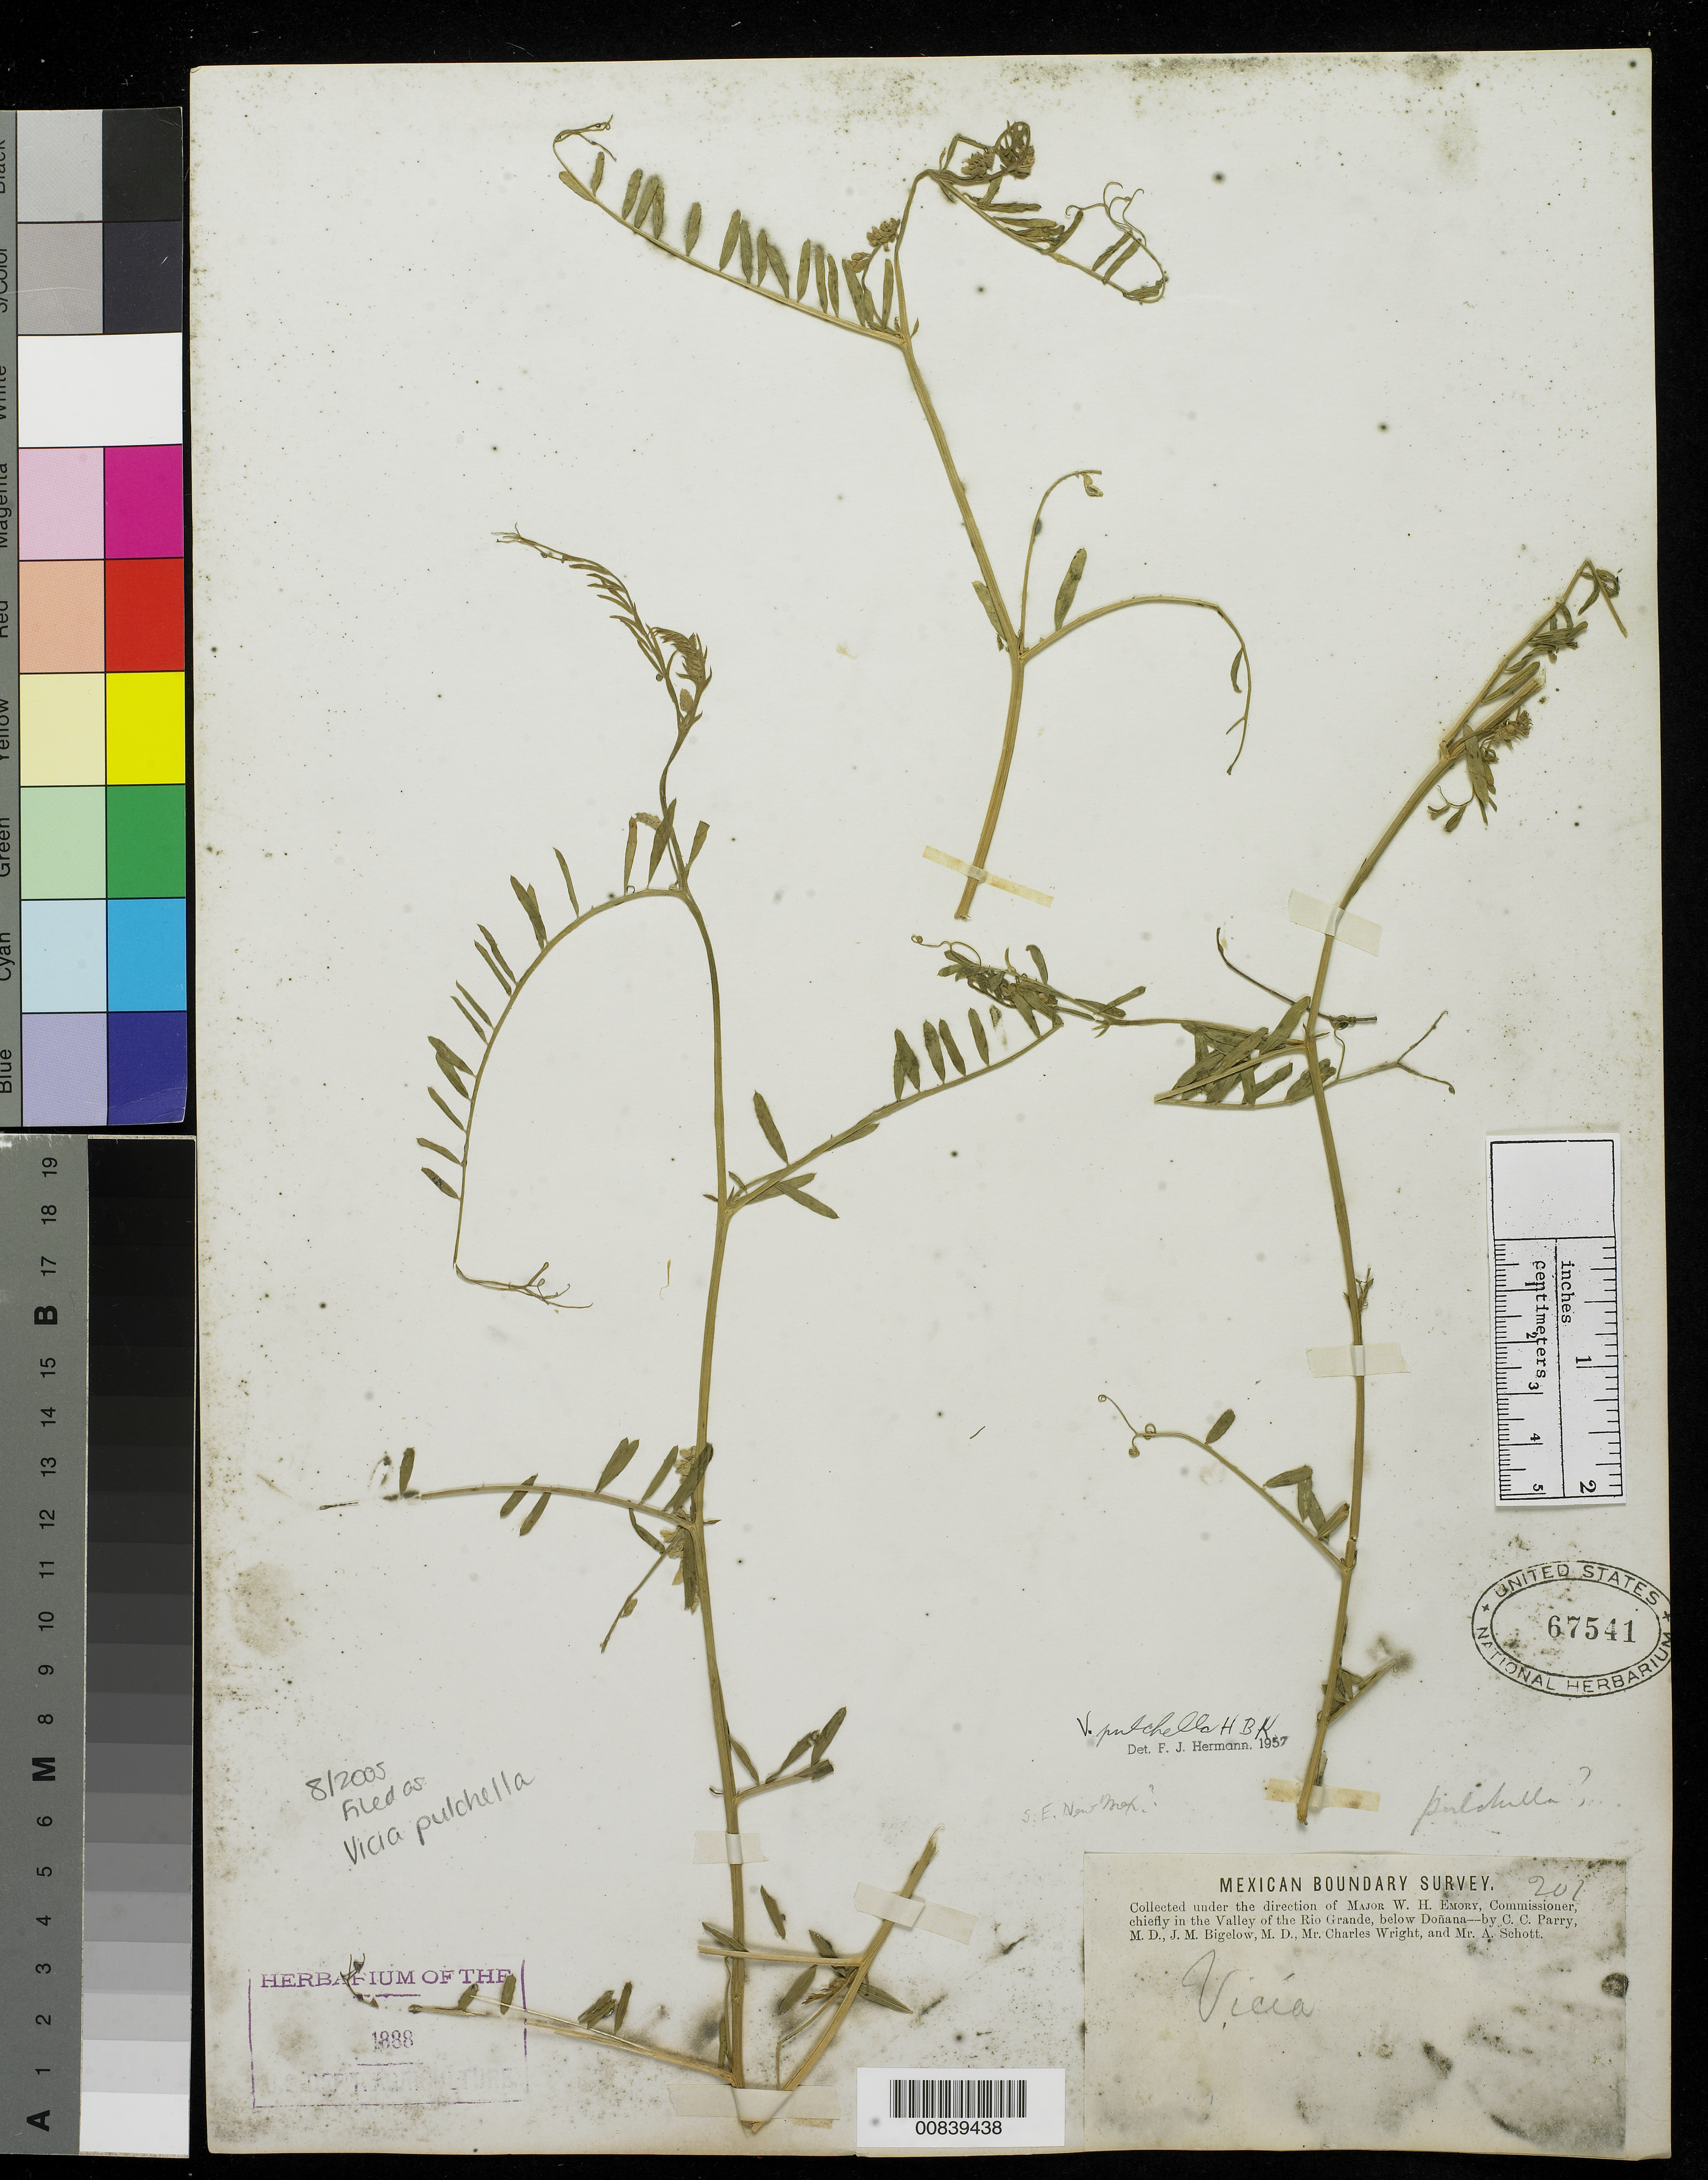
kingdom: Plantae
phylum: Tracheophyta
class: Magnoliopsida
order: Fabales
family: Fabaceae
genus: Vicia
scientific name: Vicia pulchella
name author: Kunth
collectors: C. C. Parry, J. M. Bigelow, C. Wright & A. C. V. Schott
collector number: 201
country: United States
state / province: New Mexico / Texas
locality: Valley of the Rio Grande, below Doñana.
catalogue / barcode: US 67541